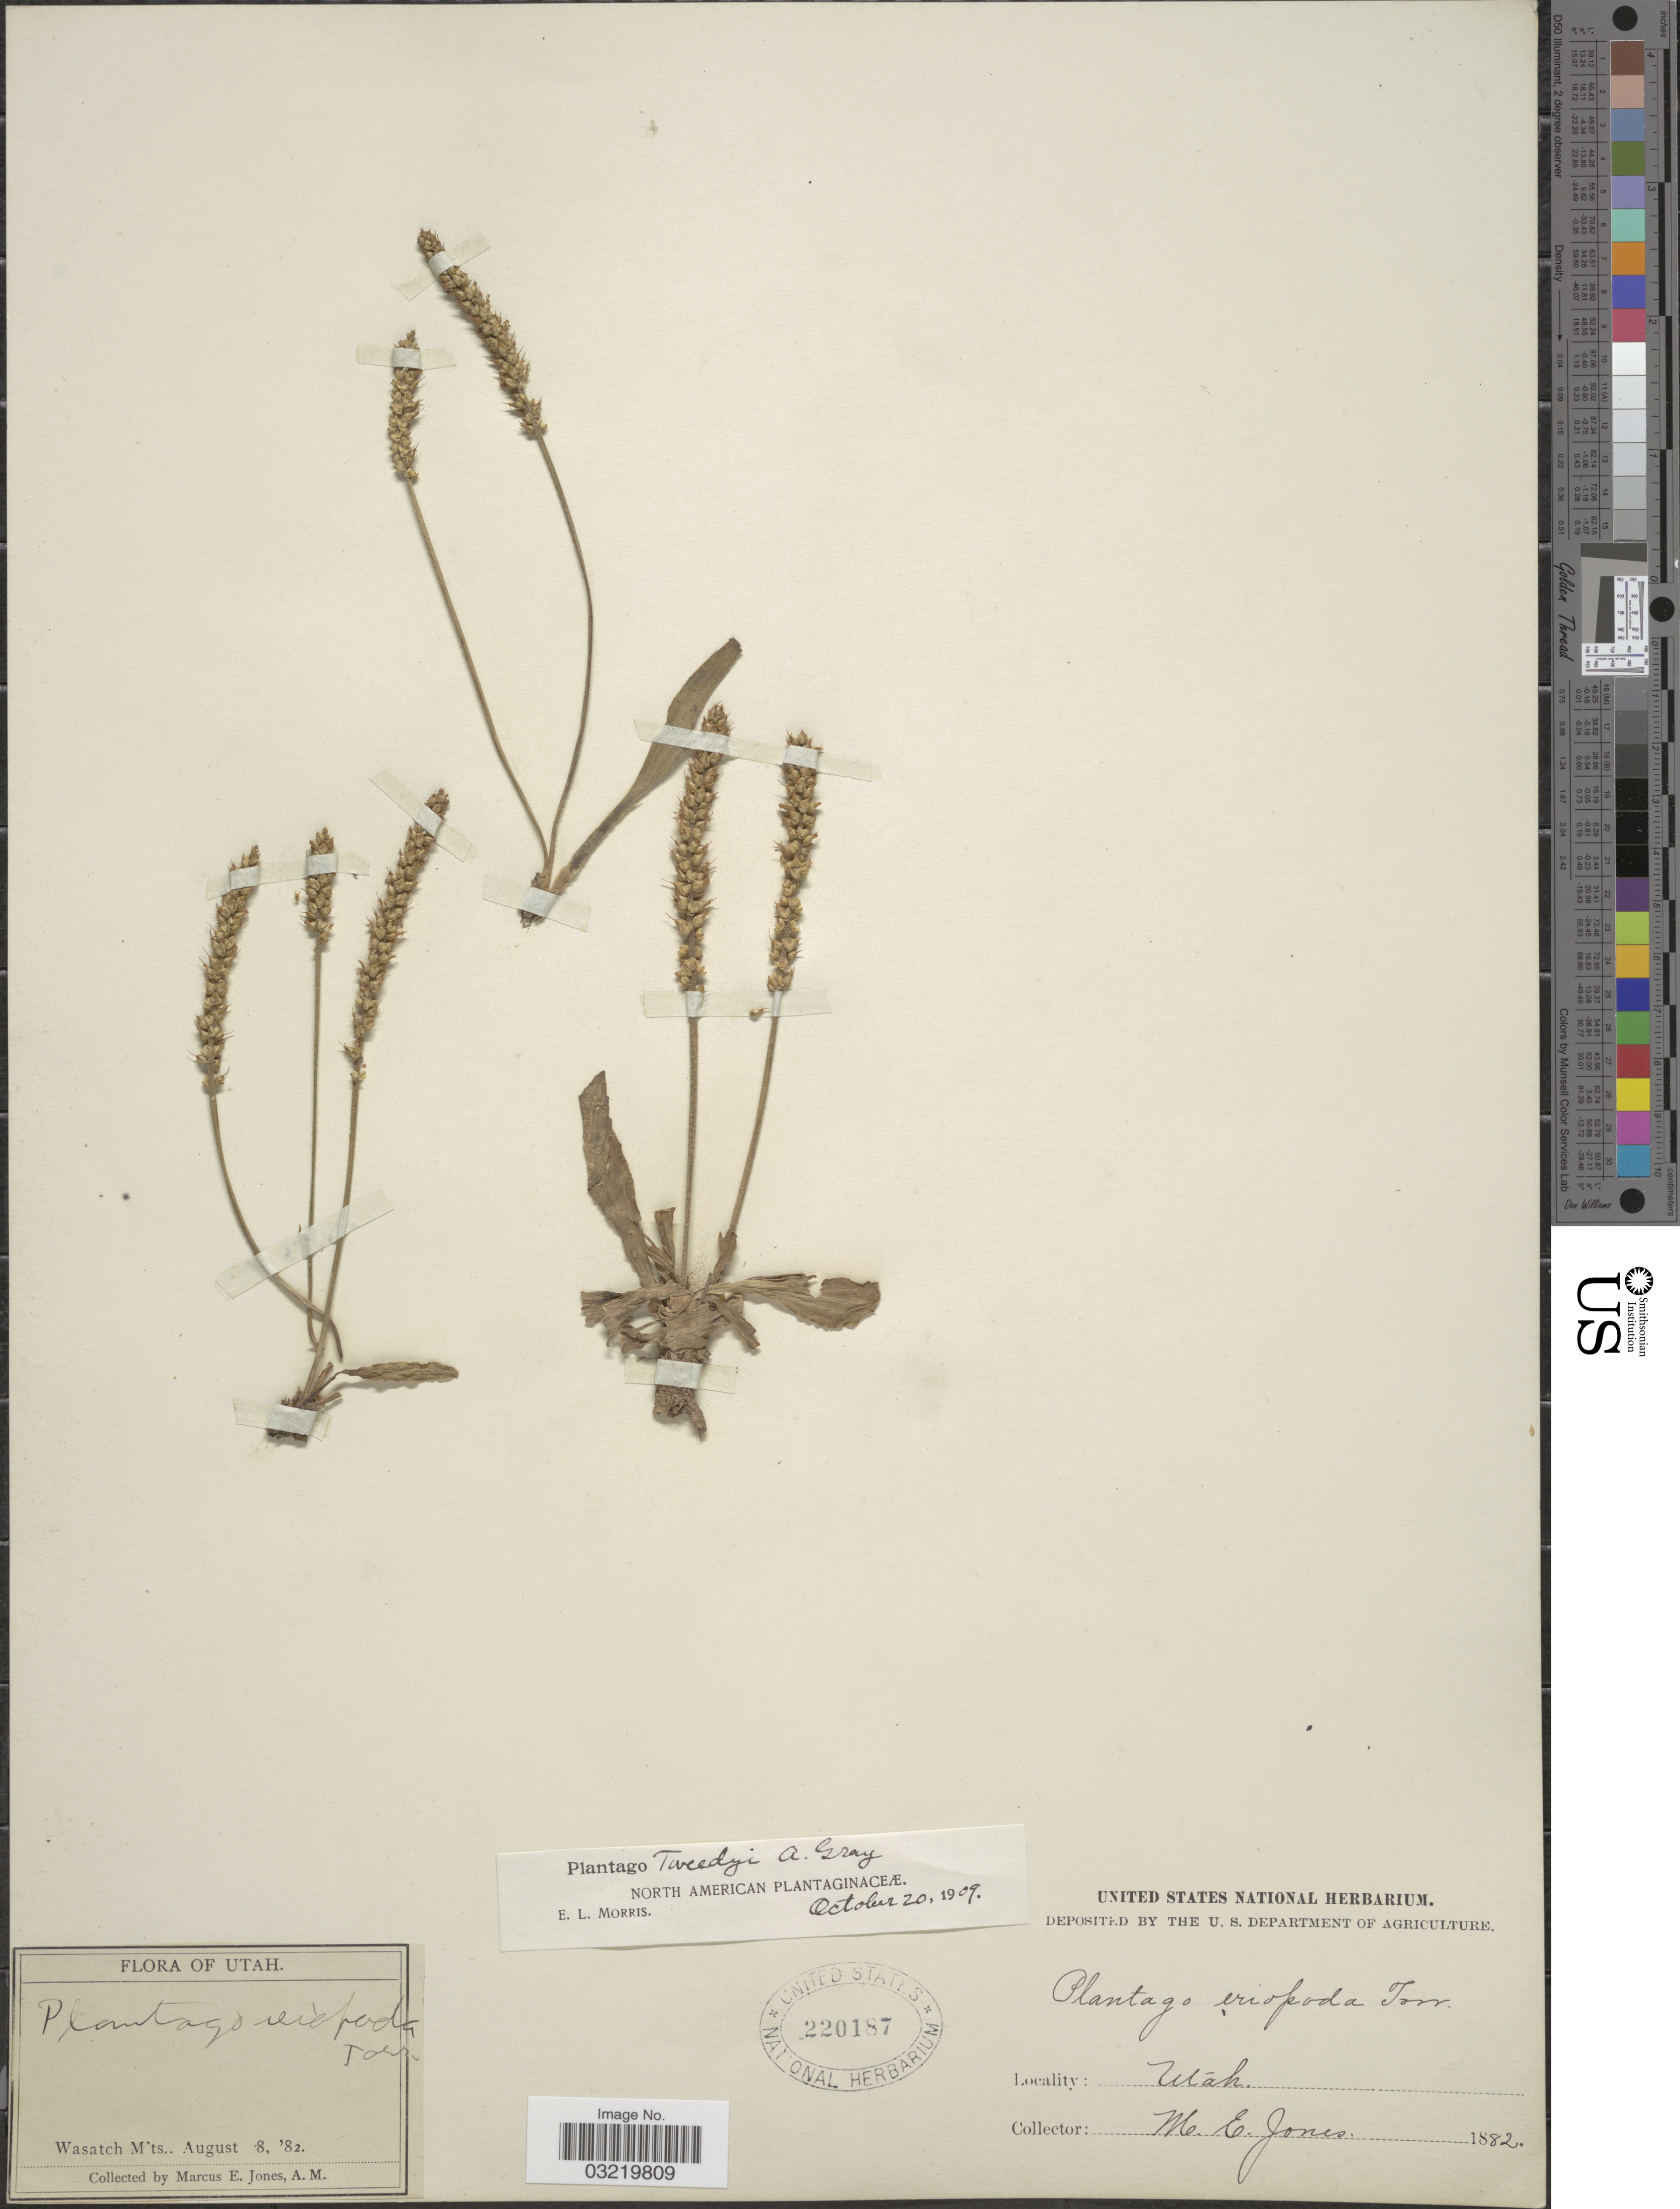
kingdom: Plantae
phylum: Tracheophyta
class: Magnoliopsida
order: Lamiales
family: Plantaginaceae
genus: Plantago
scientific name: Plantago tweedyi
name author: A. Gray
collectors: M. E. Jones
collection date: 1882-08-08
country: United States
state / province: Utah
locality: Wasatch M'ts.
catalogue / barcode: US 220187